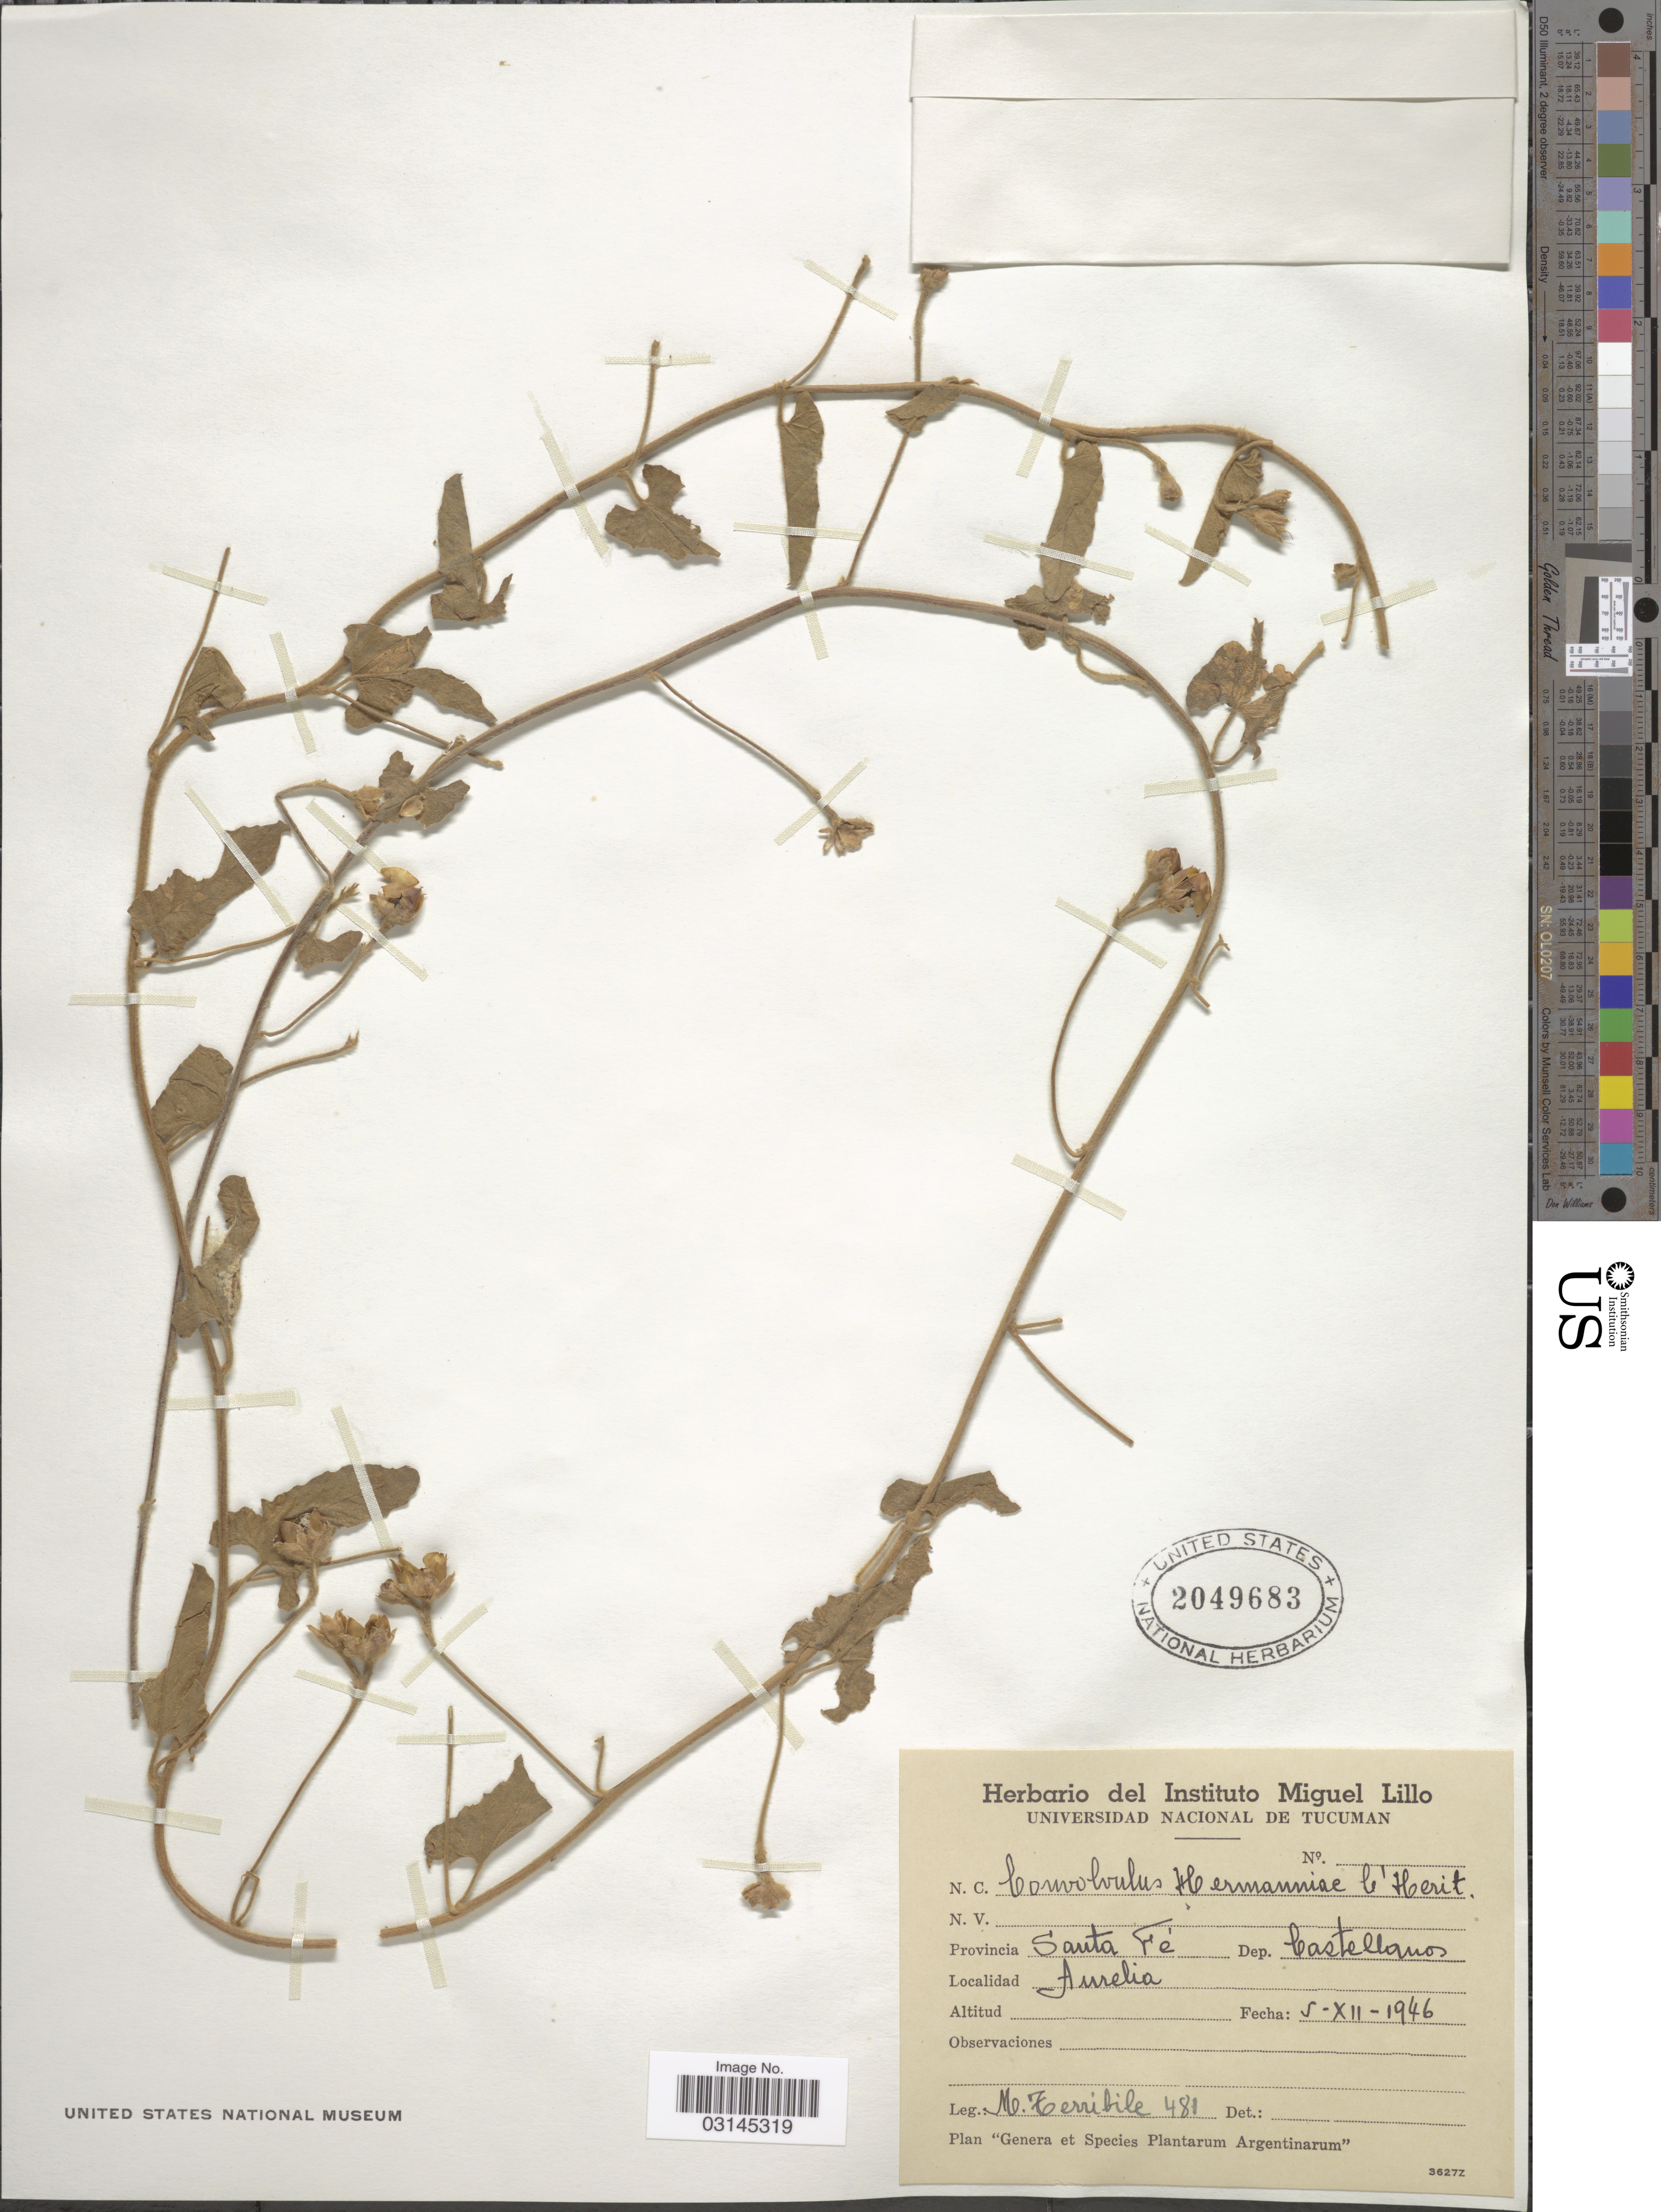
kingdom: Plantae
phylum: Tracheophyta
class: Magnoliopsida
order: Solanales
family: Convolvulaceae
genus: Convolvulus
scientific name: Convolvulus hermanniae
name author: L'Hér.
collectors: M. Terribile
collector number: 481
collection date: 1946-12-05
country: Argentina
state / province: Santa Fe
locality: Dep. Castellanos, Aurelia.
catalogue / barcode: US 2049683